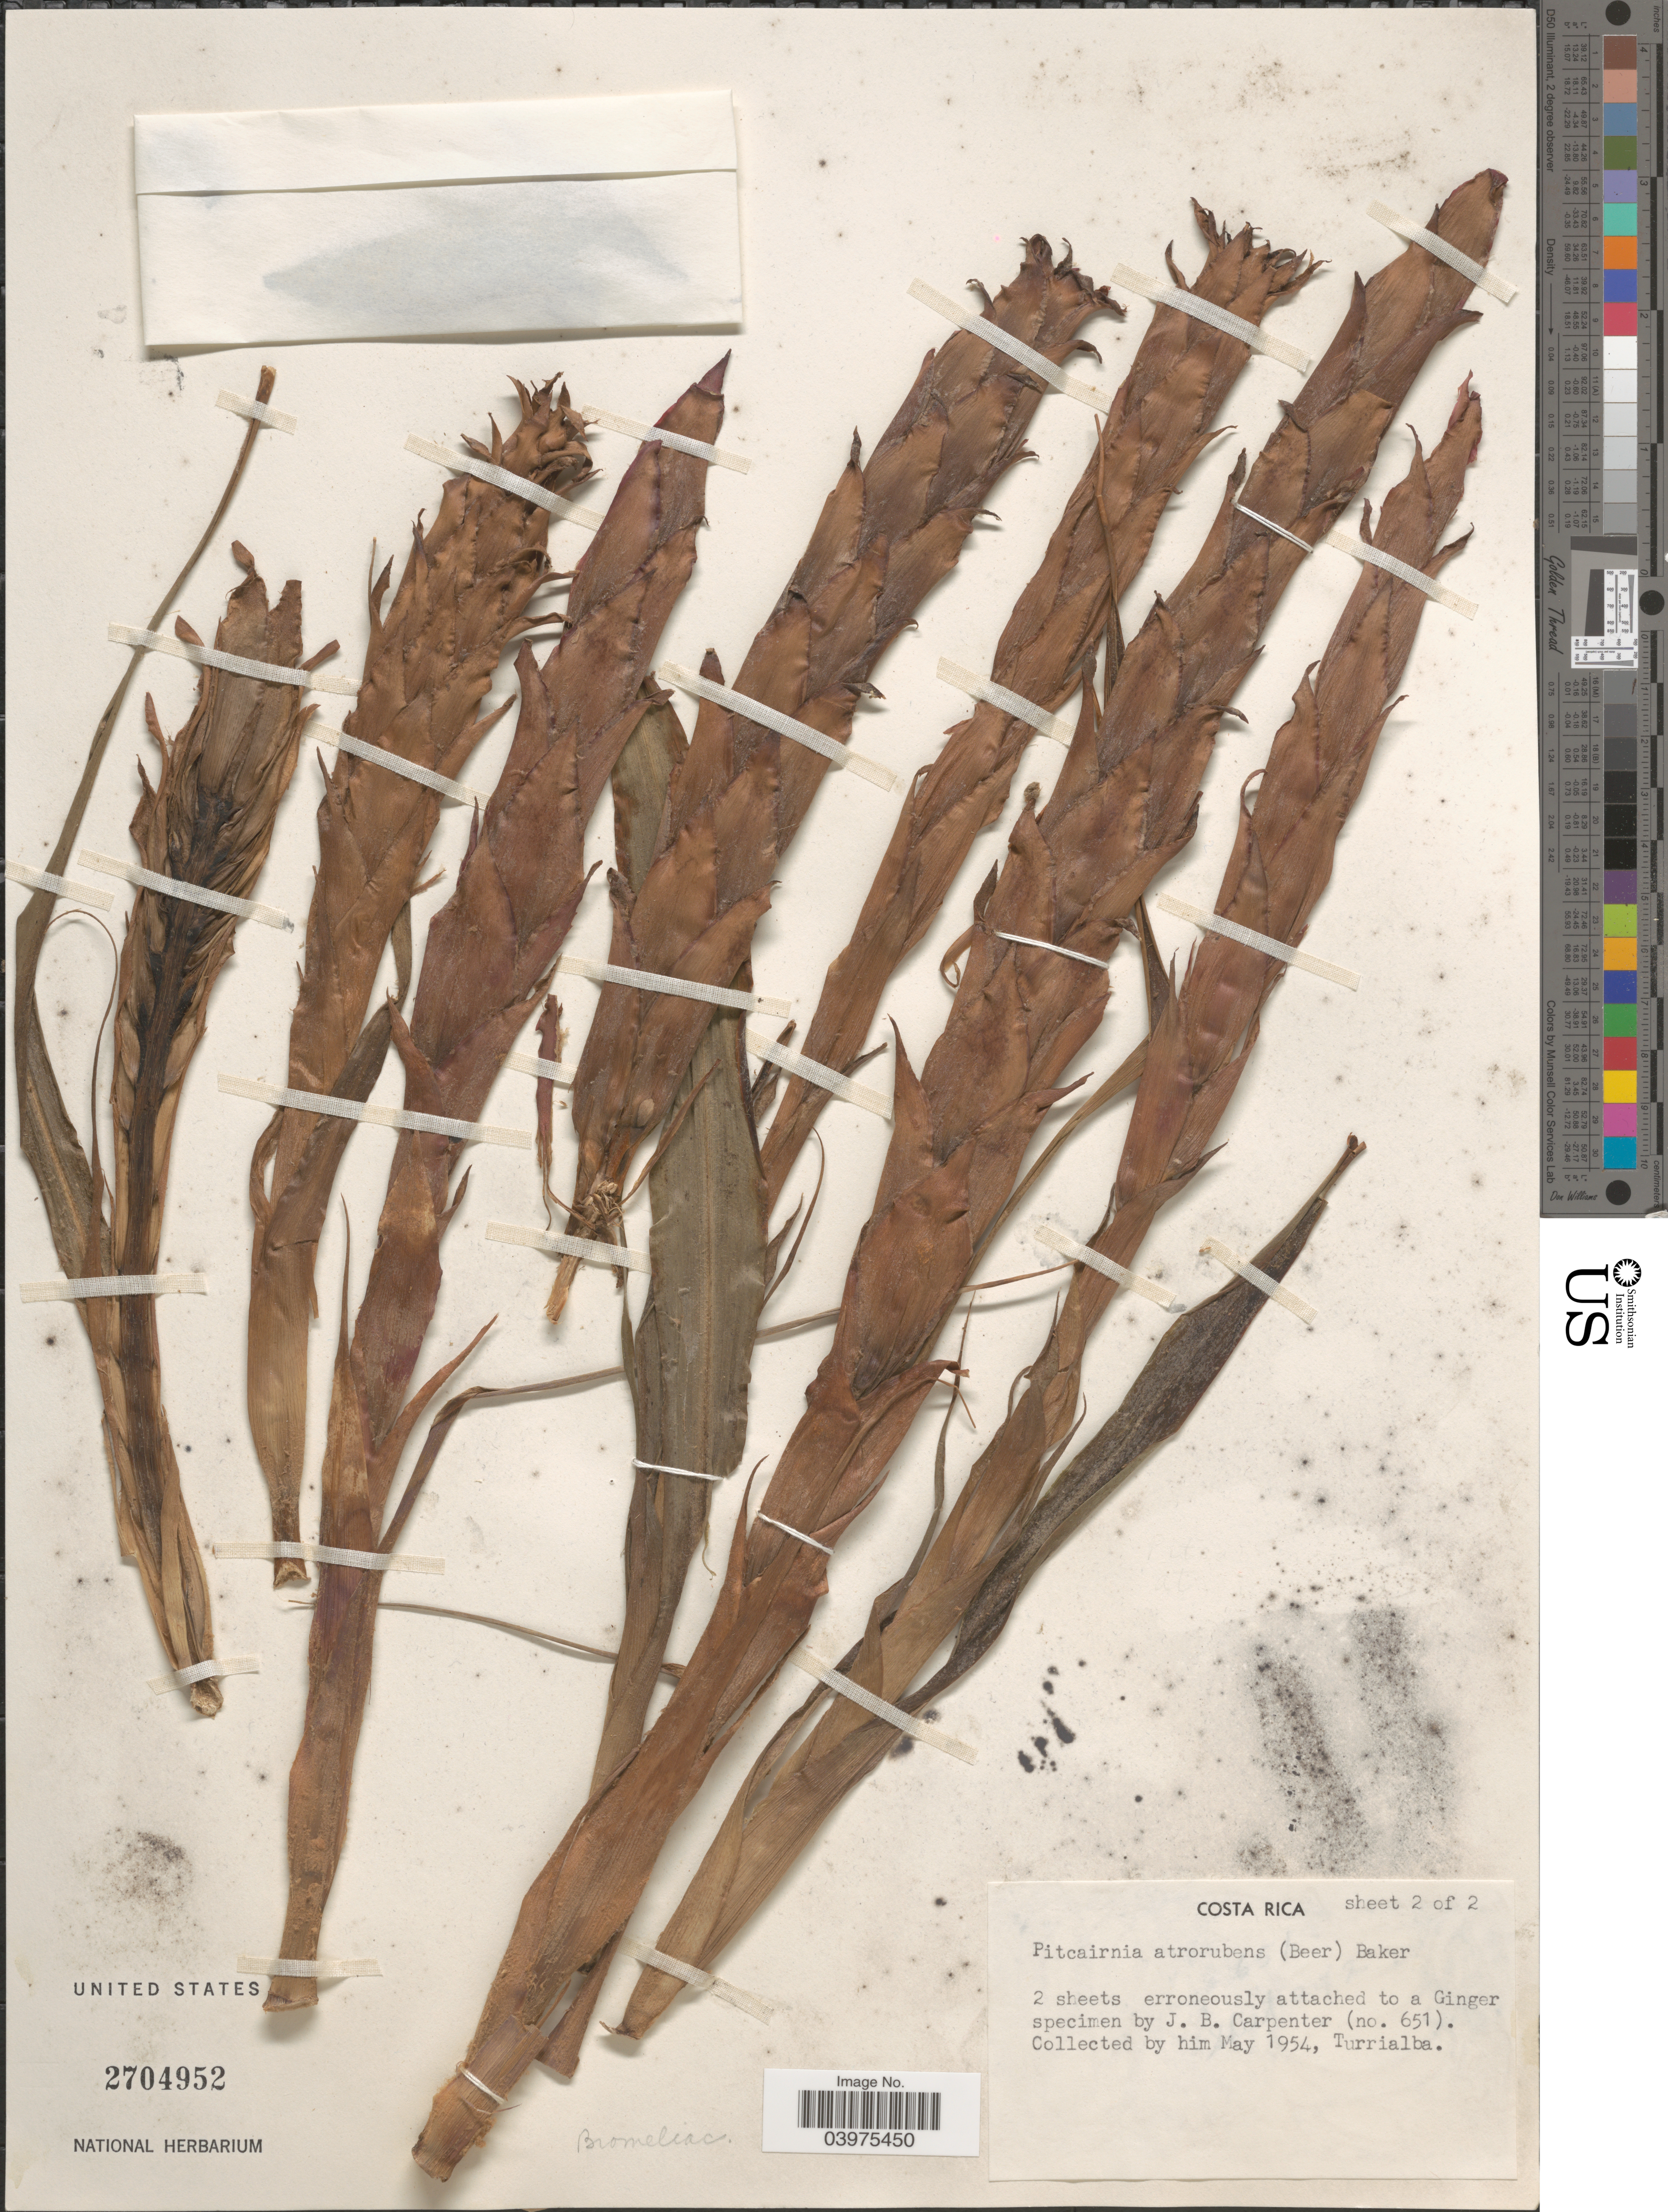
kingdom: Plantae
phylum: Tracheophyta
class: Liliopsida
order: Poales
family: Bromeliaceae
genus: Pitcairnia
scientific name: Pitcairnia atrorubens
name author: (Beer) Baker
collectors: J. Carpenter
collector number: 651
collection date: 1954-05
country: Costa Rica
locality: Turrialba.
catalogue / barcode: US 2704952